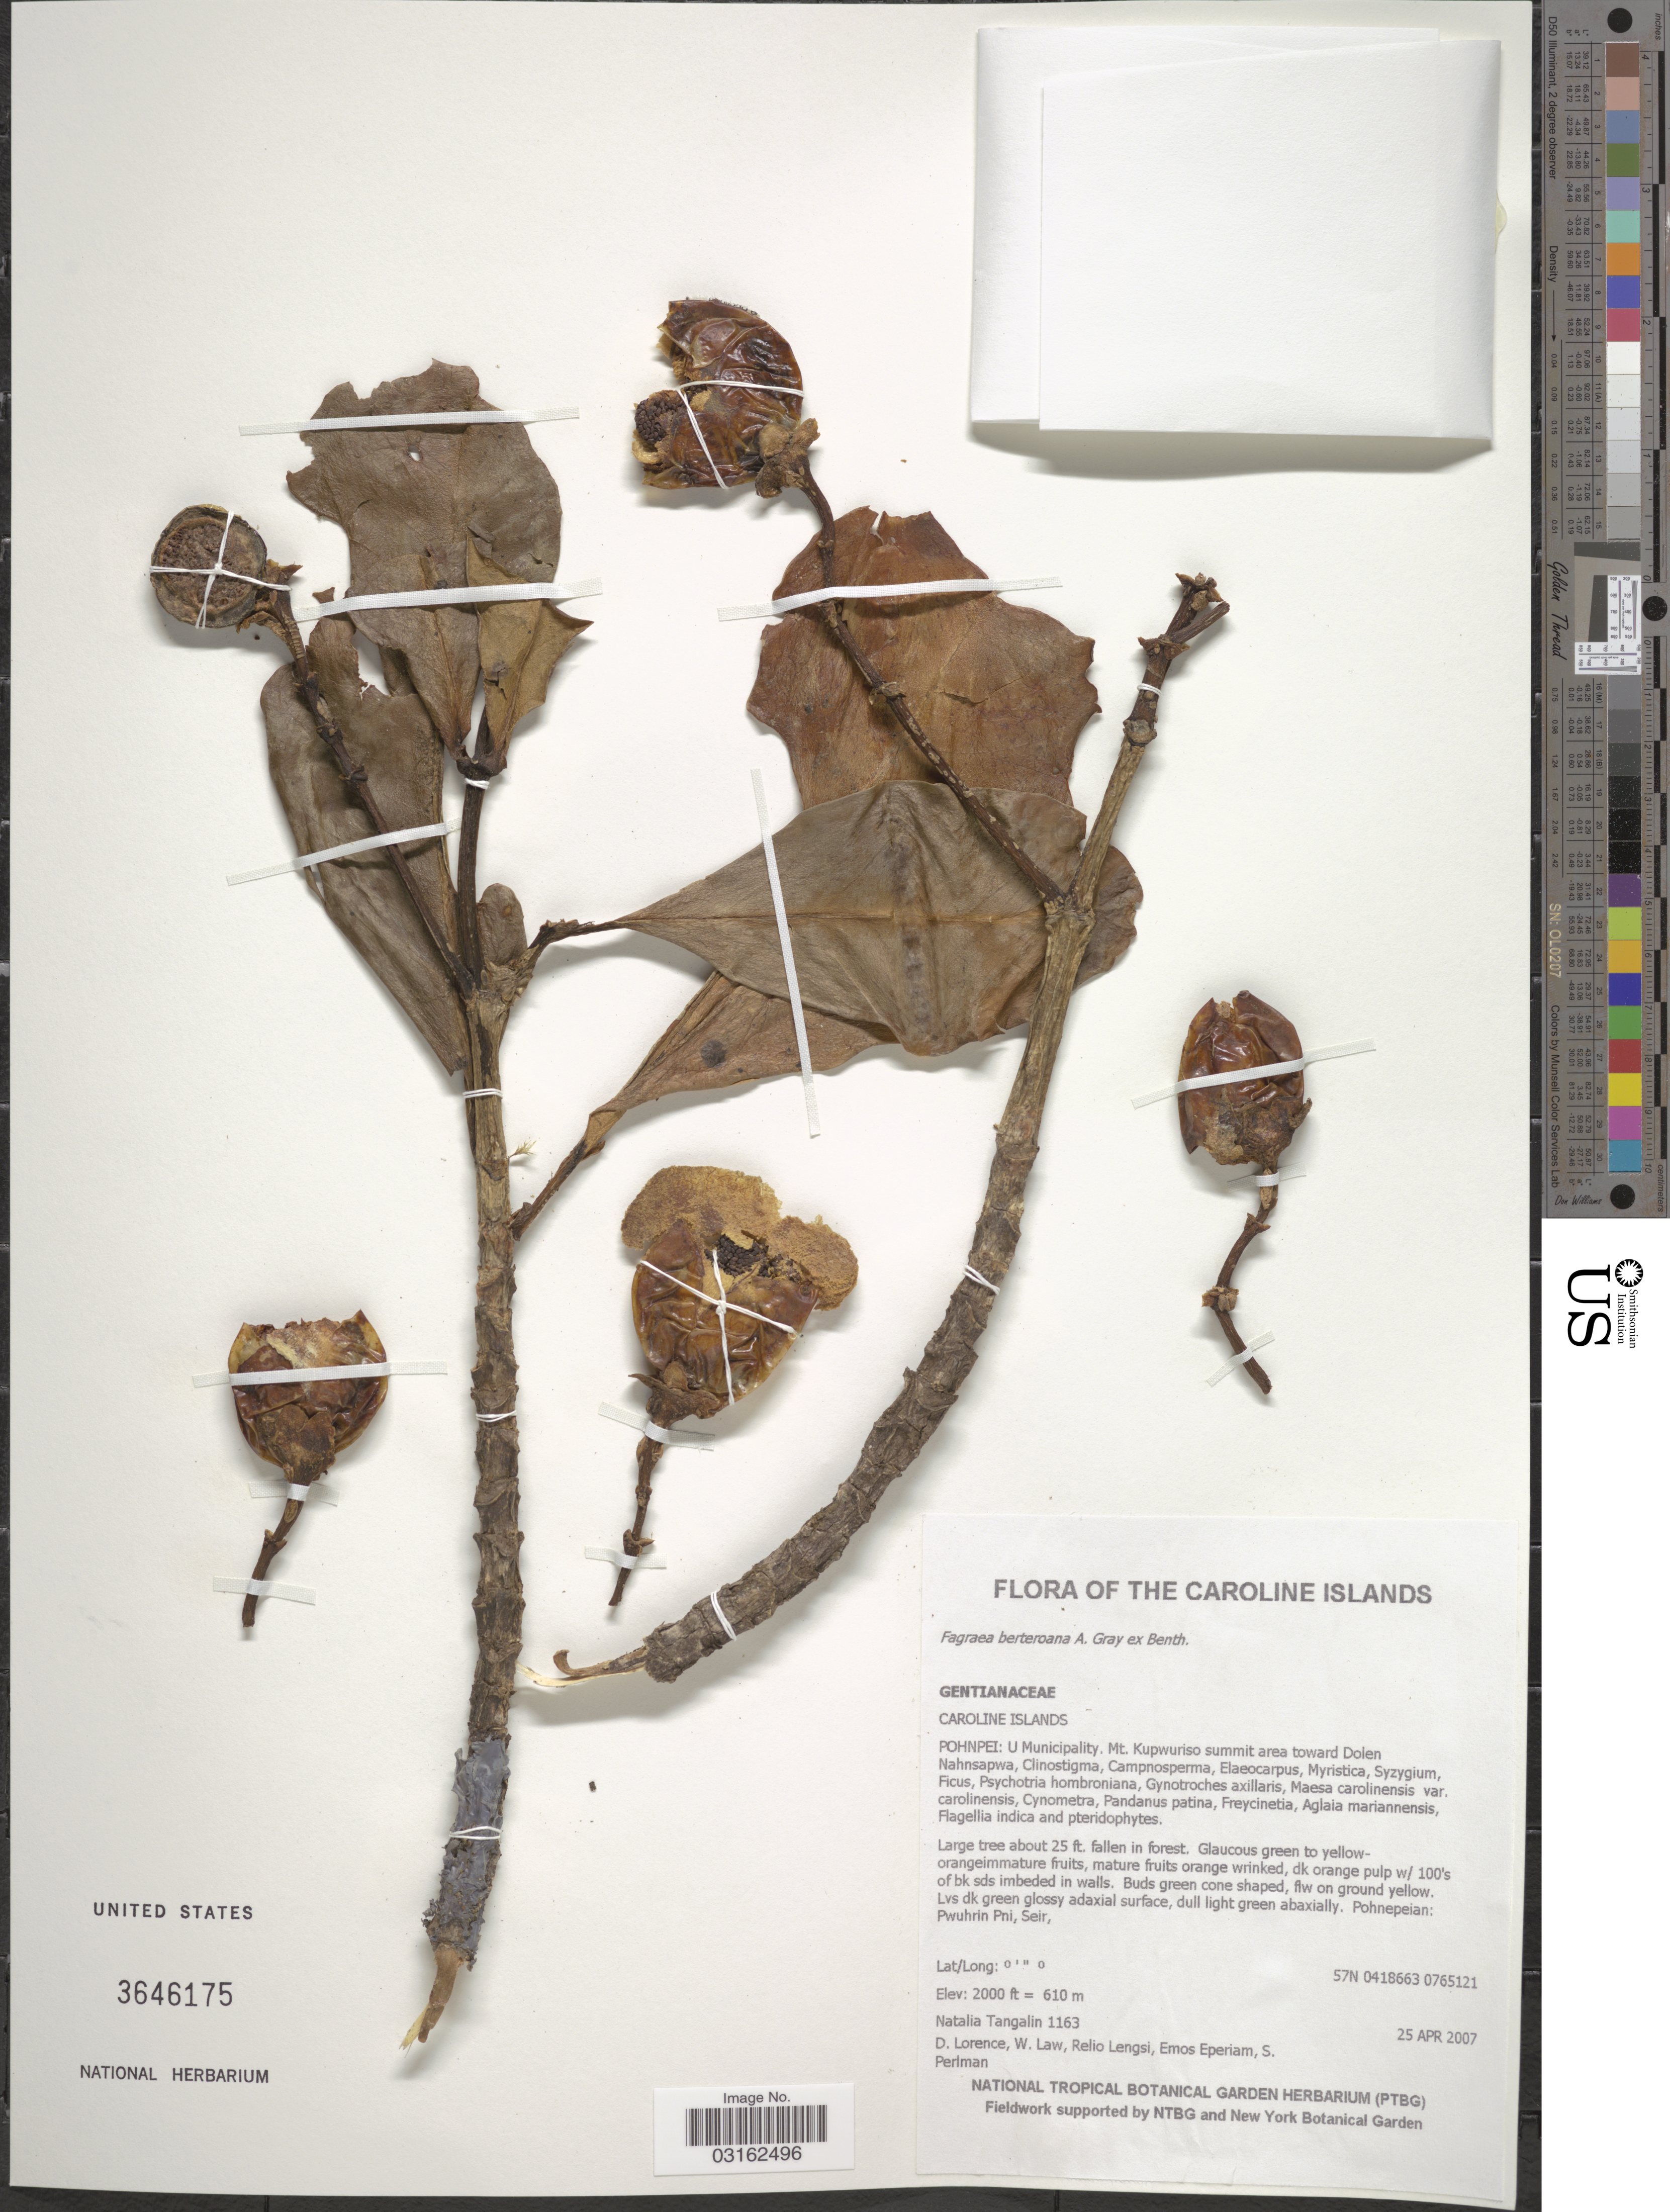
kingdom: Plantae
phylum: Tracheophyta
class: Magnoliopsida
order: Gentianales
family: Gentianaceae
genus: Fagraea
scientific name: Fagraea berteroana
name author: A. Gray ex Benth.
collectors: N. Tangalin, D. Lorence, W. Law, R. Lengsi & et al.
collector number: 1163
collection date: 2007-04-25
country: Micronesia, Federated States of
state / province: Pohnpei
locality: The Caroline Islands. U Municipality. Mt. Kupwuriso summit area toward Dolen Nahnsapwa.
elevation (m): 610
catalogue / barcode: US 3646175